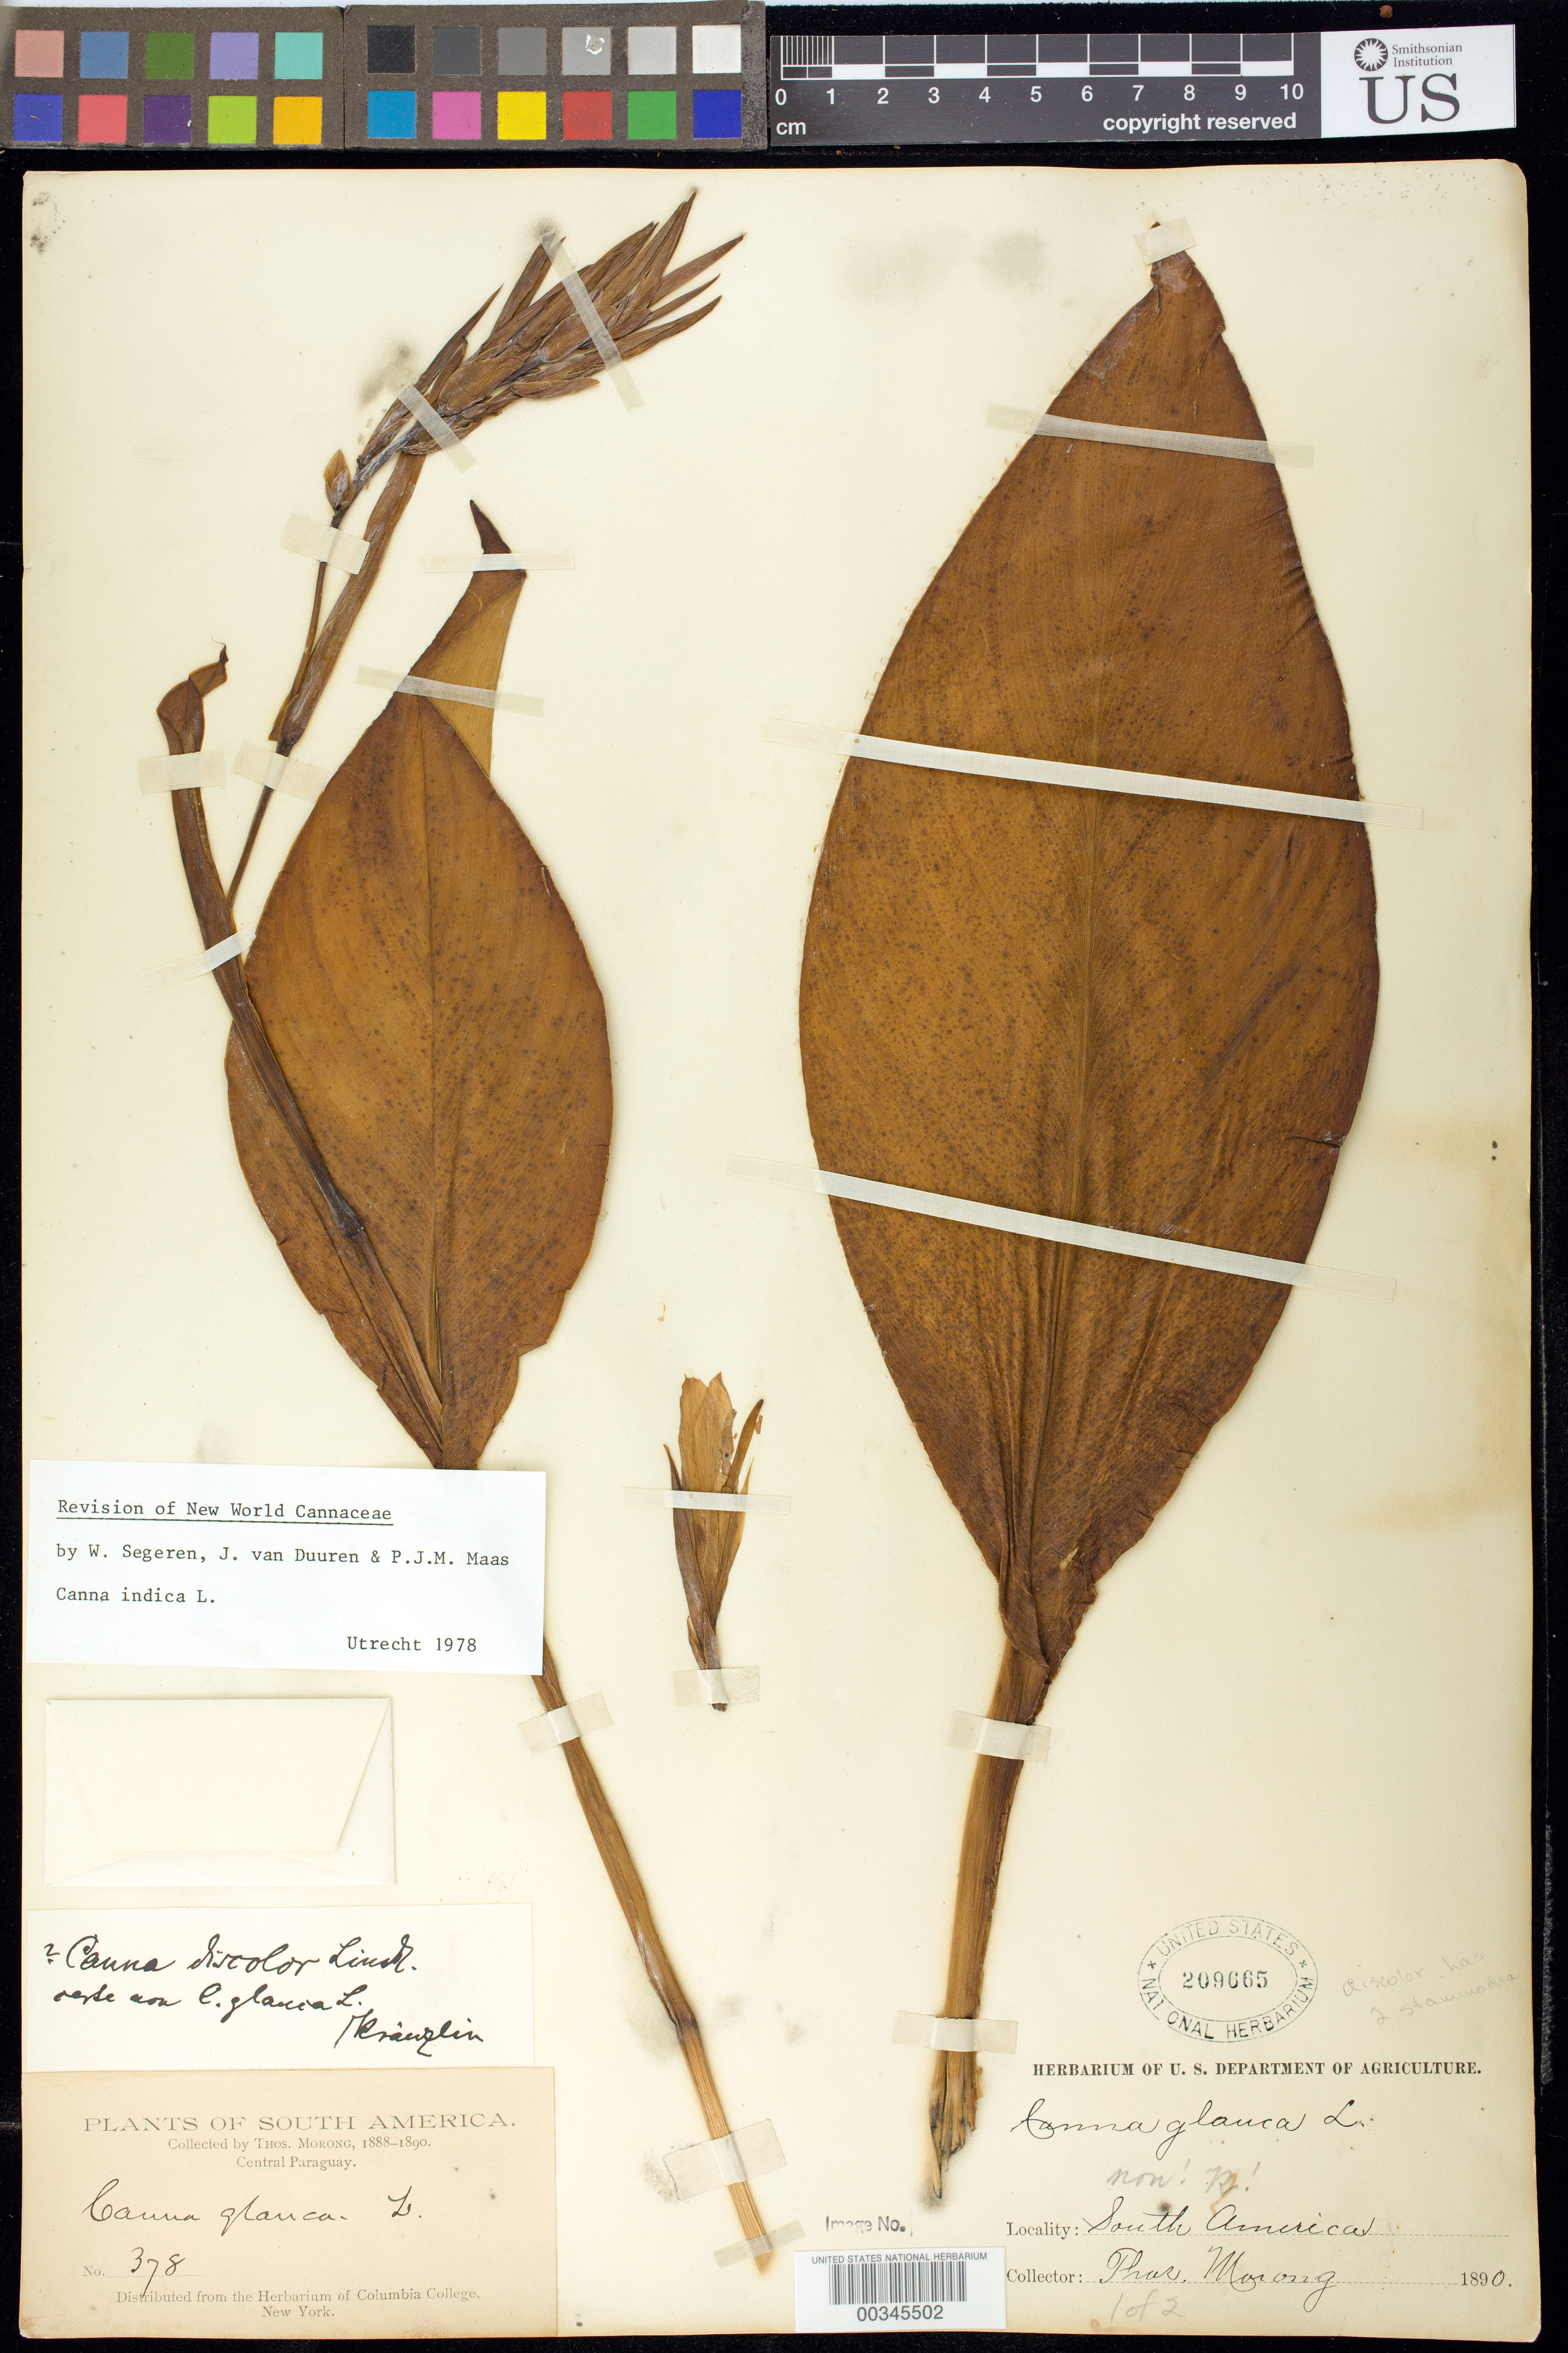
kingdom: Plantae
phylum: Tracheophyta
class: Liliopsida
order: Zingiberales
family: Cannaceae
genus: Canna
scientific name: Canna indica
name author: L.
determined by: Segeren, W.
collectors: T. Morong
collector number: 378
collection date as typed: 1890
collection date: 1890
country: Paraguay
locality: Central paraguay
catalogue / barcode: US 209665